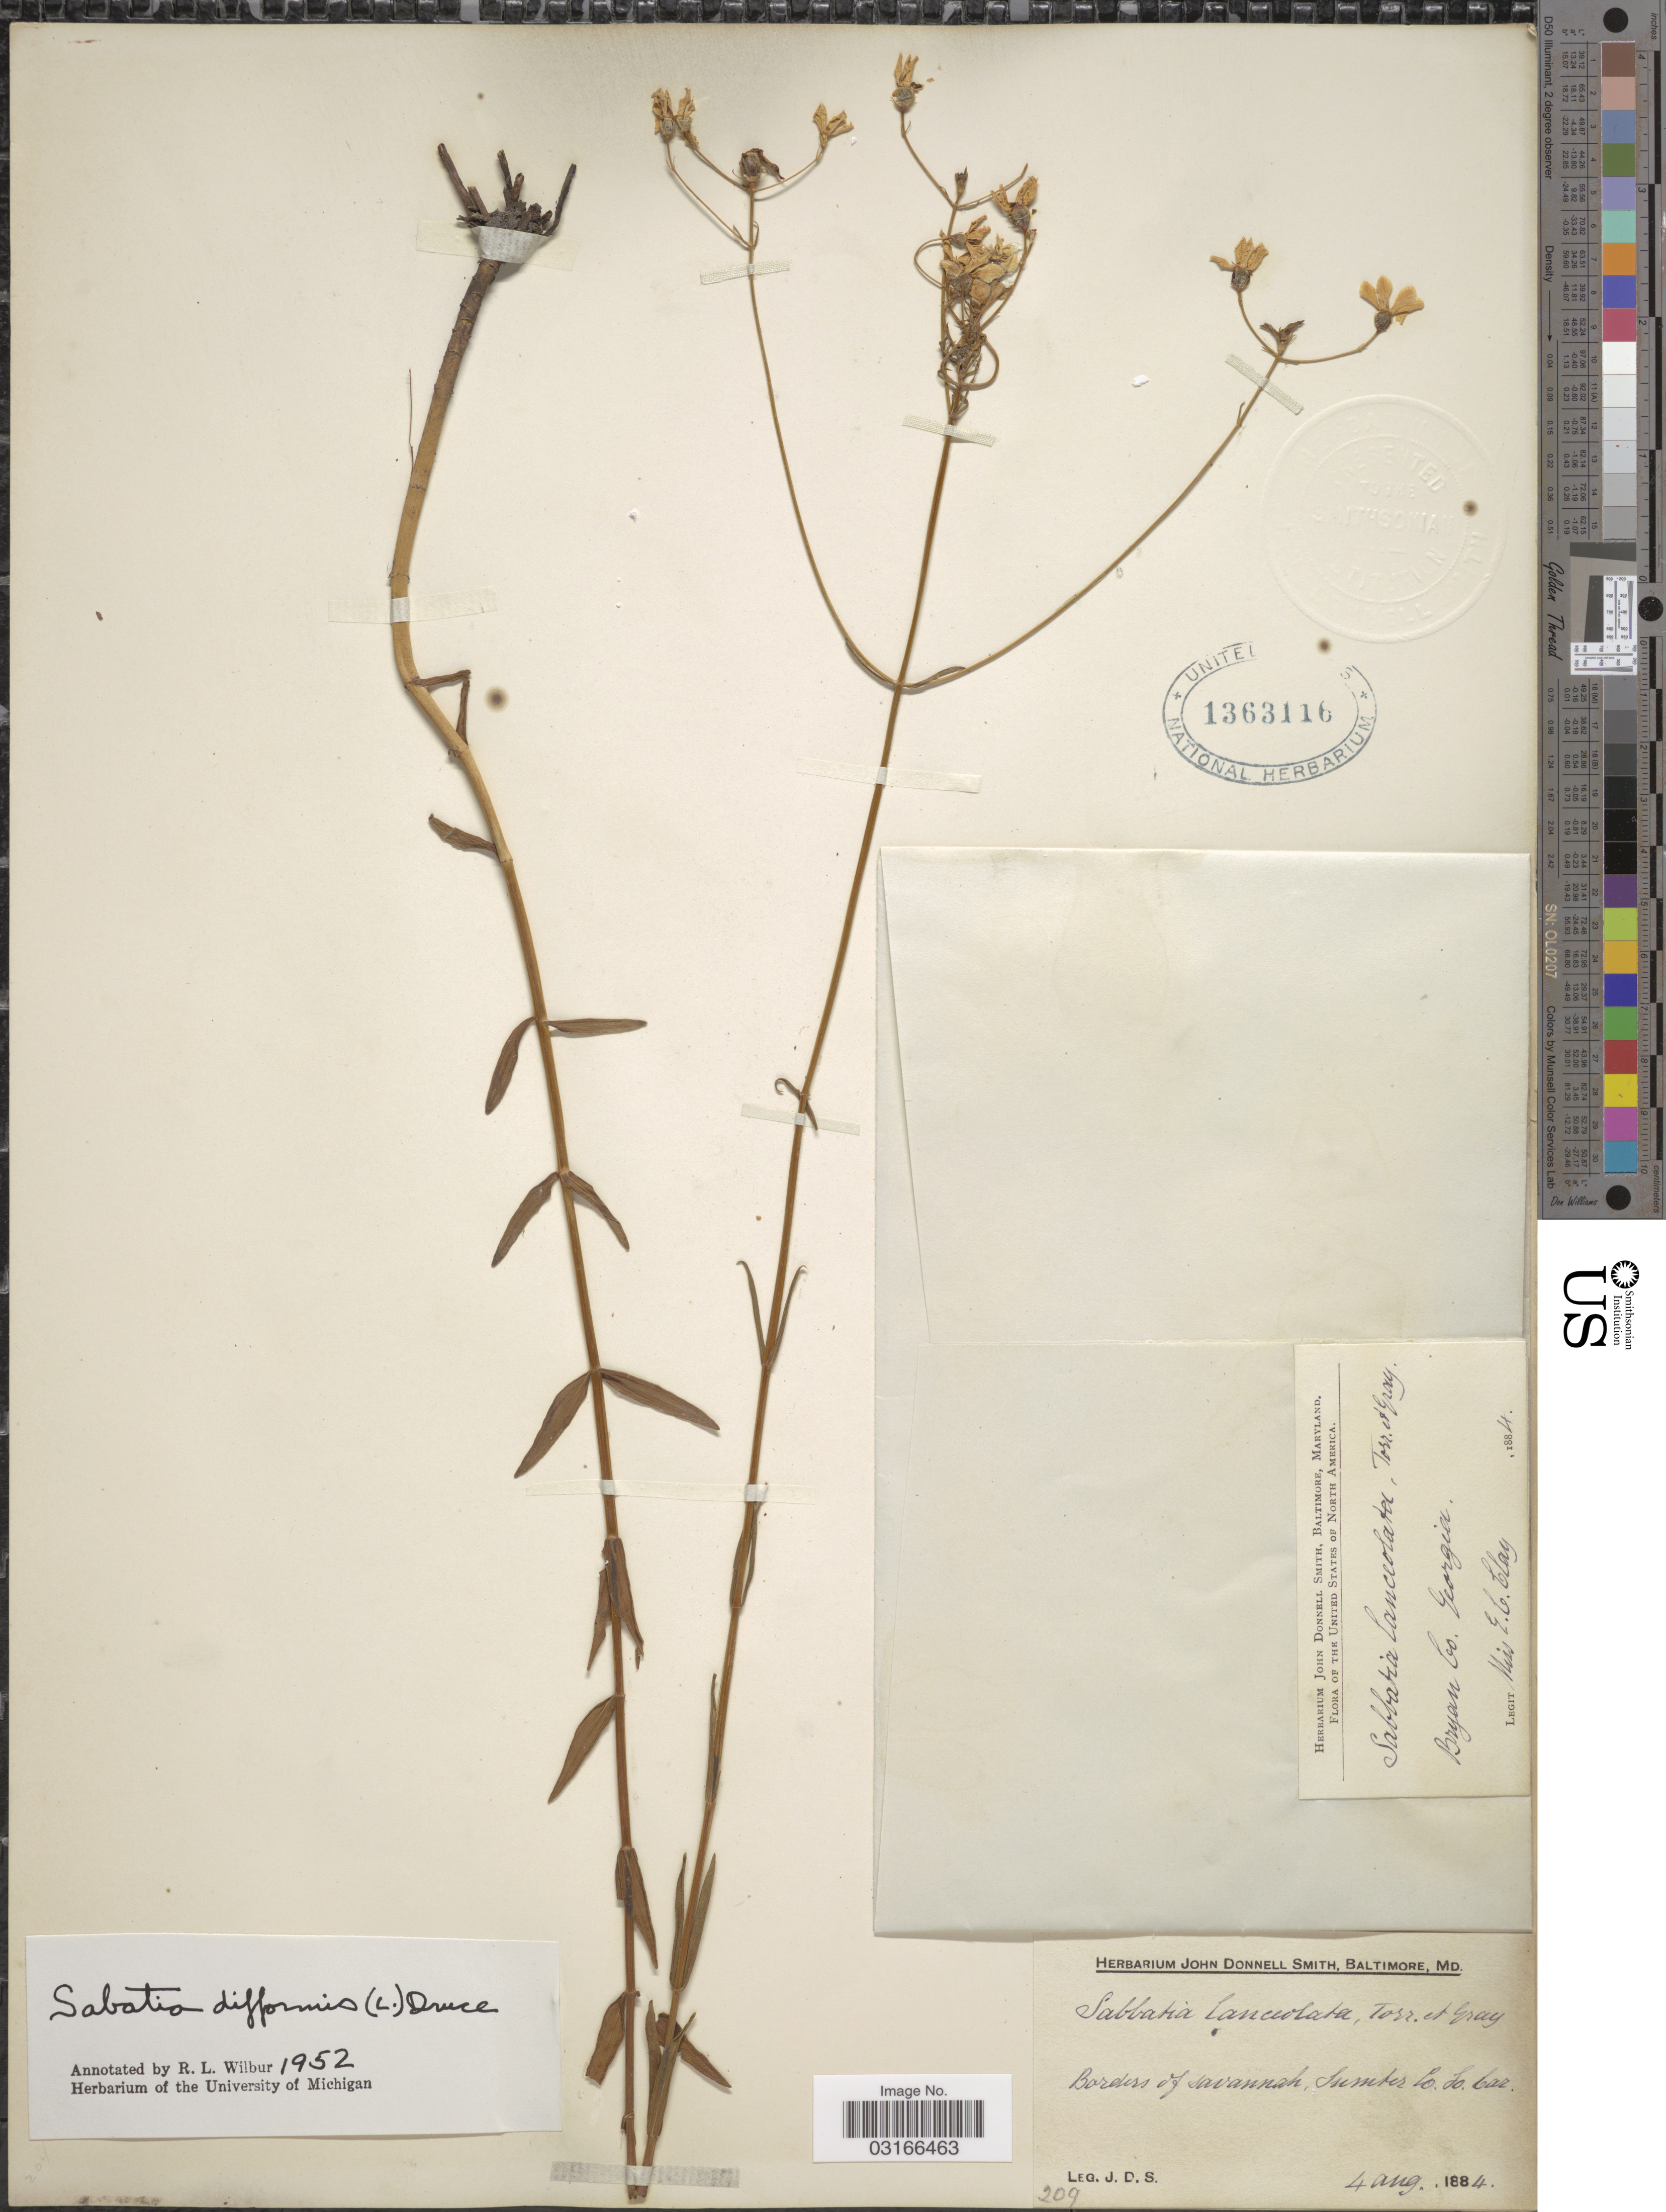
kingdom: Plantae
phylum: Tracheophyta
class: Magnoliopsida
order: Gentianales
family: Gentianaceae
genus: Sabatia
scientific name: Sabatia difformis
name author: (L.) Druce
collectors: E. Clay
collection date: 1884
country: United States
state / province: Georgia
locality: Bryan Co.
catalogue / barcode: US 1363116-2